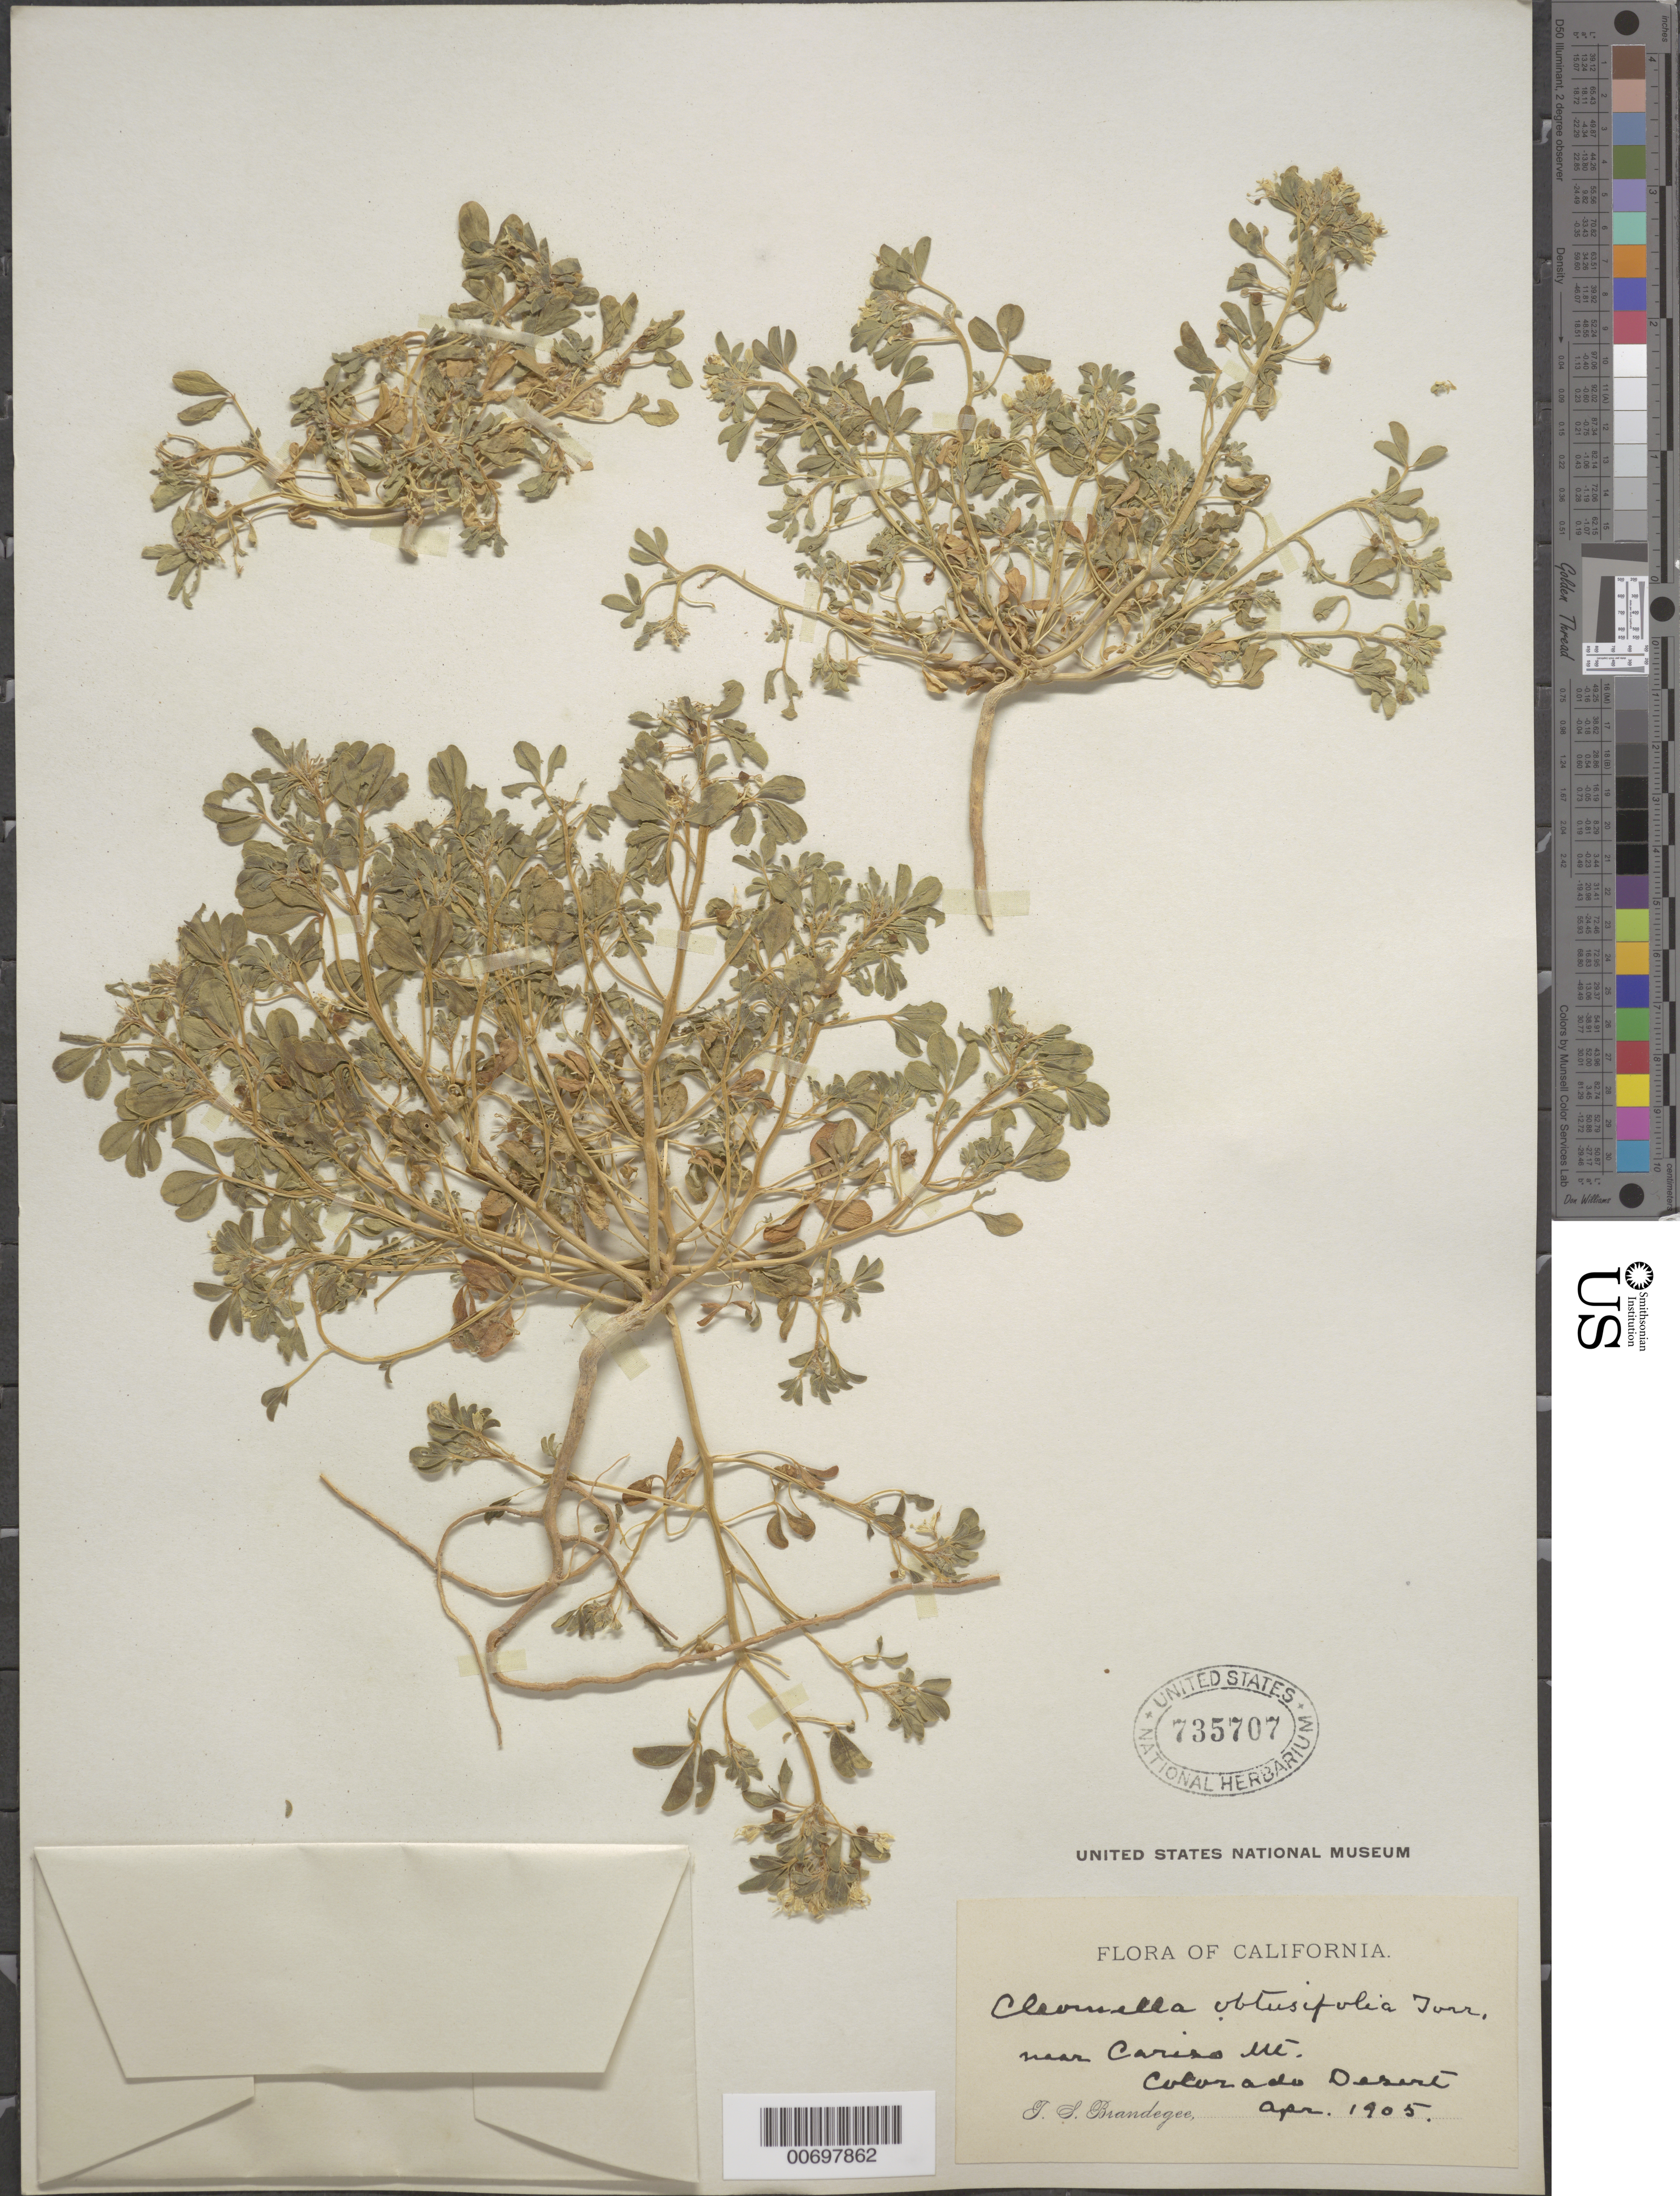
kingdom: Plantae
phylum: Tracheophyta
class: Magnoliopsida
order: Brassicales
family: Cleomaceae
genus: Cleomella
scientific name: Cleomella obtusifolia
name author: Torr. & Frém.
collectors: J. S. Brandegee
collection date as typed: Apr 1905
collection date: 1905-04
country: United States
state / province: California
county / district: Riverside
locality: Near Cariso(sp?) Mt.,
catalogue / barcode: US 735707